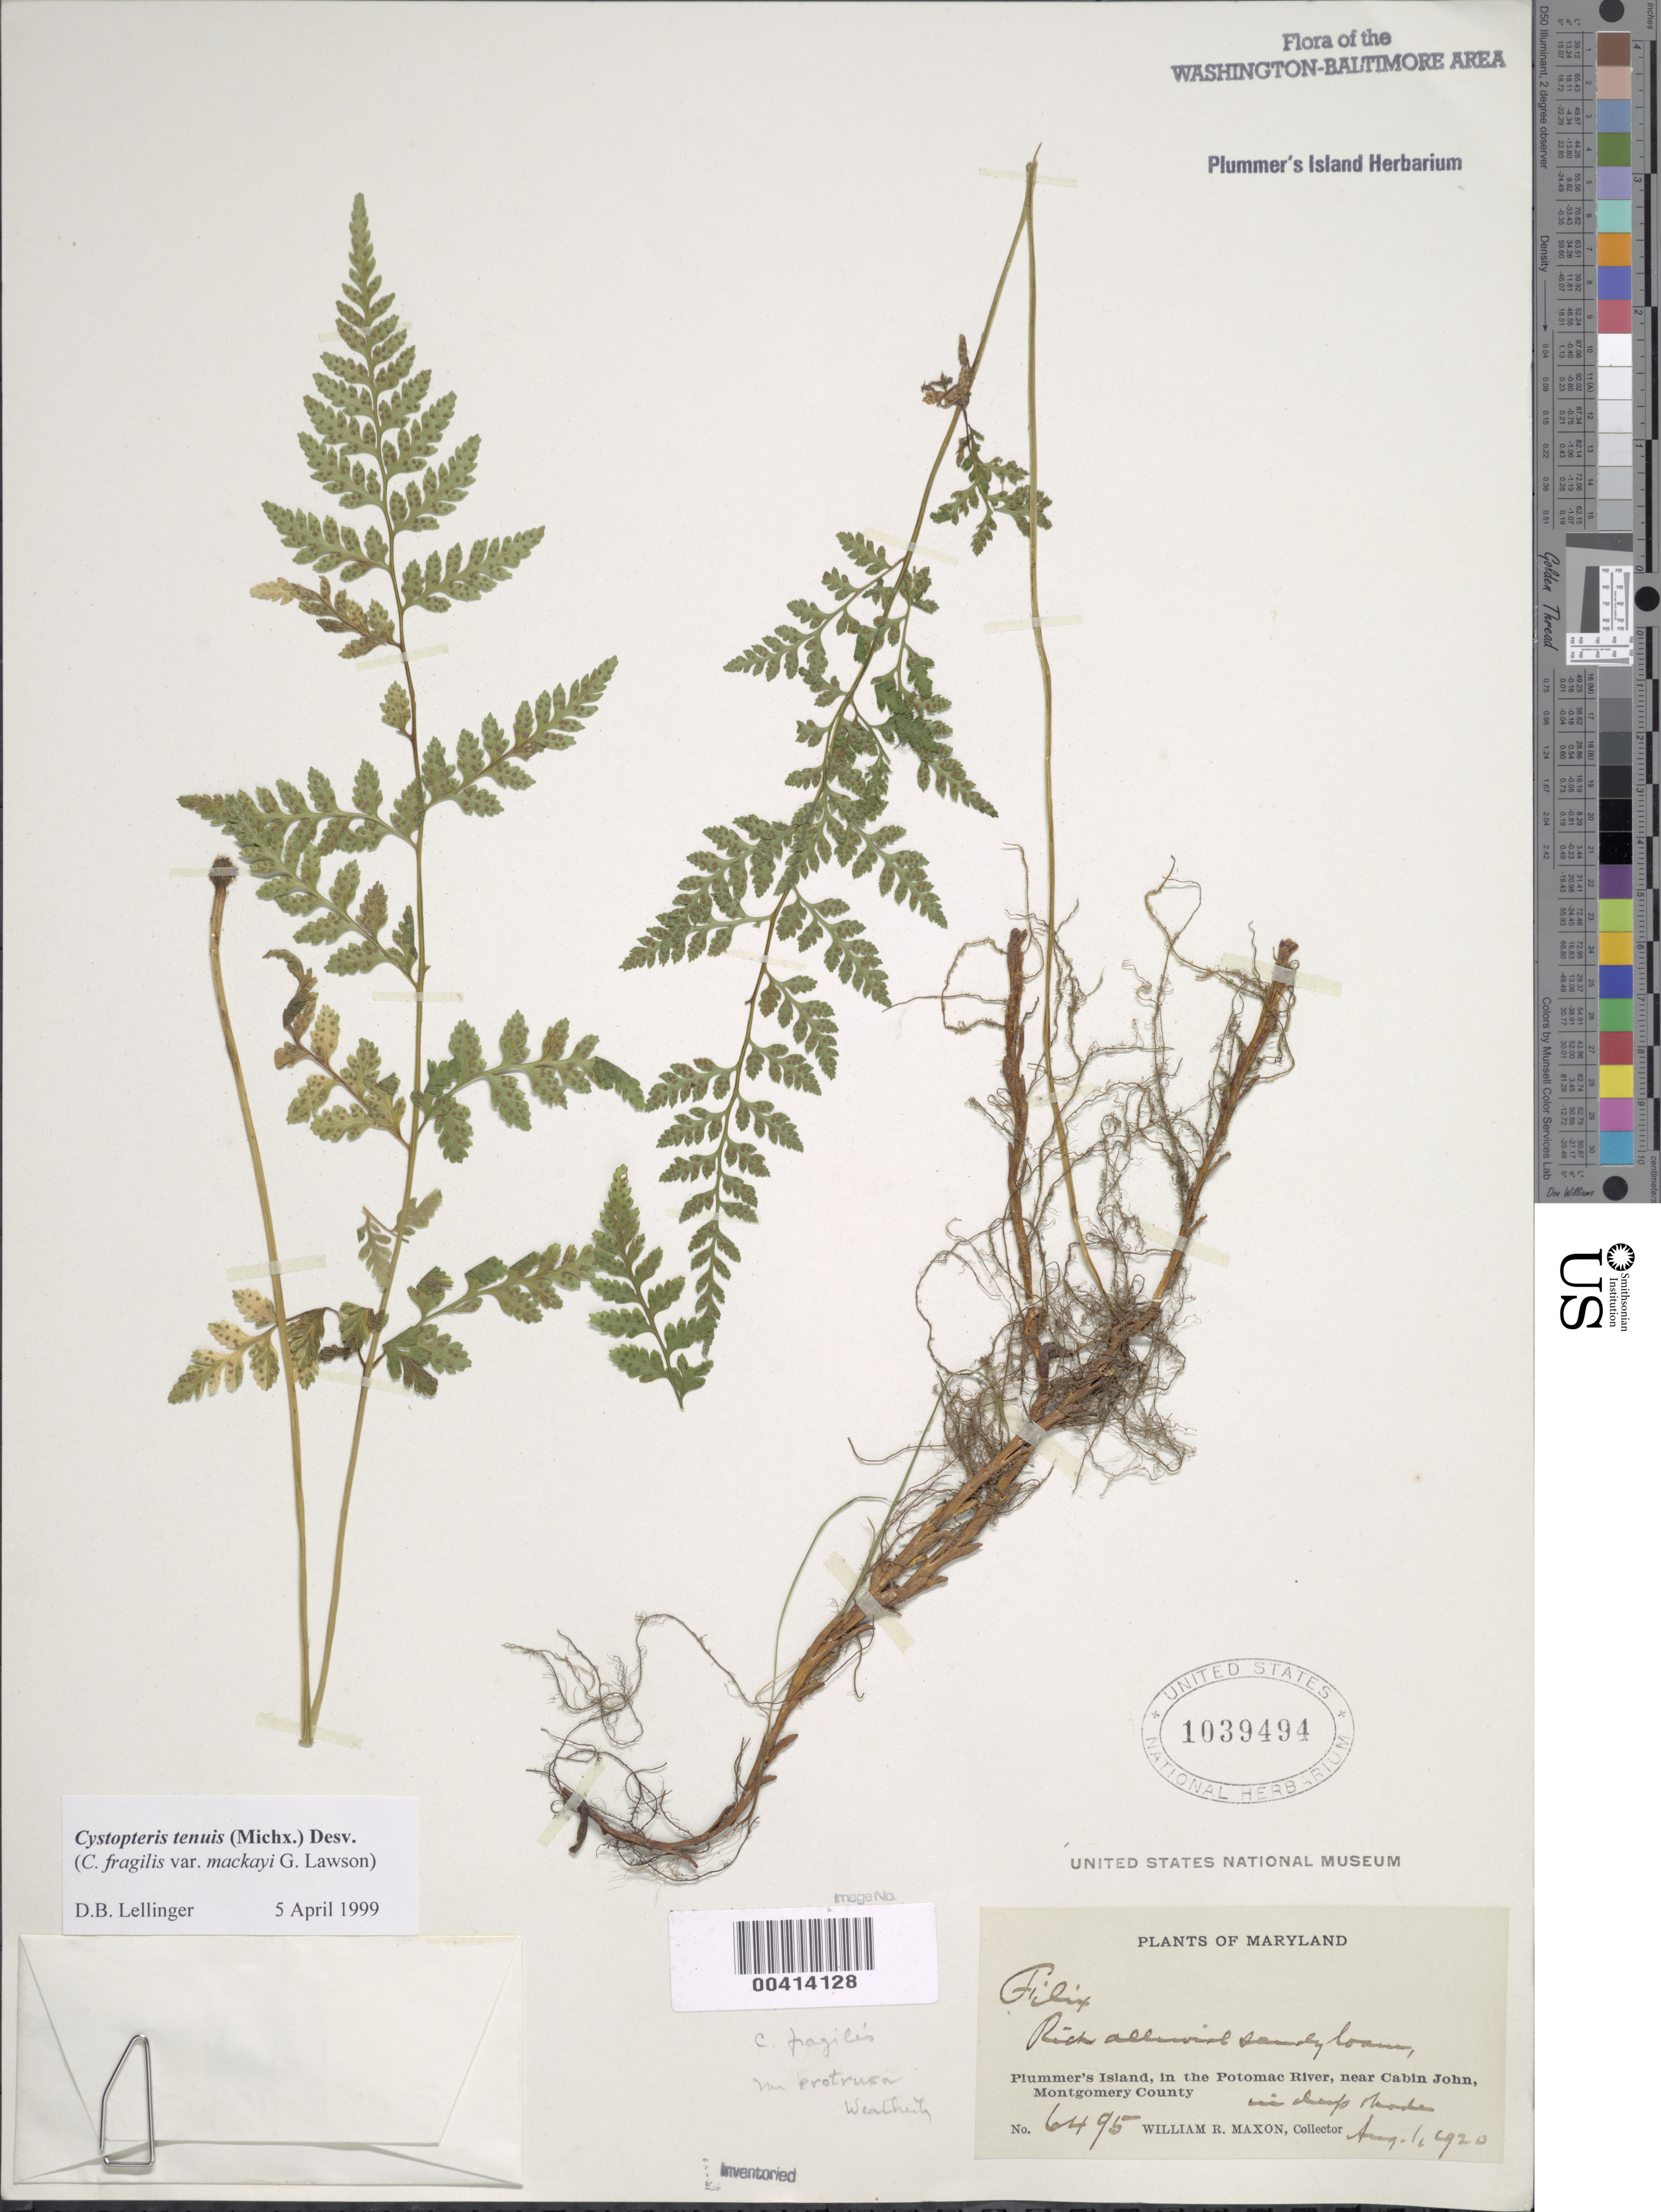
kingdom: Plantae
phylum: Tracheophyta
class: Polypodiopsida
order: Polypodiales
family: Cystopteridaceae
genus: Cystopteris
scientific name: Cystopteris tenuis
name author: (Michx.) Desv.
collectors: W. R. Maxon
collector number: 6495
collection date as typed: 01 Aug 1920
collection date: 1920-08-01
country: United States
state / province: Maryland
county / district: Montgomery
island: Plummers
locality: Plummer's Island Plummers Island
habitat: Rich alluvial sandy loam, in deep shade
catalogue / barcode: US 1039494